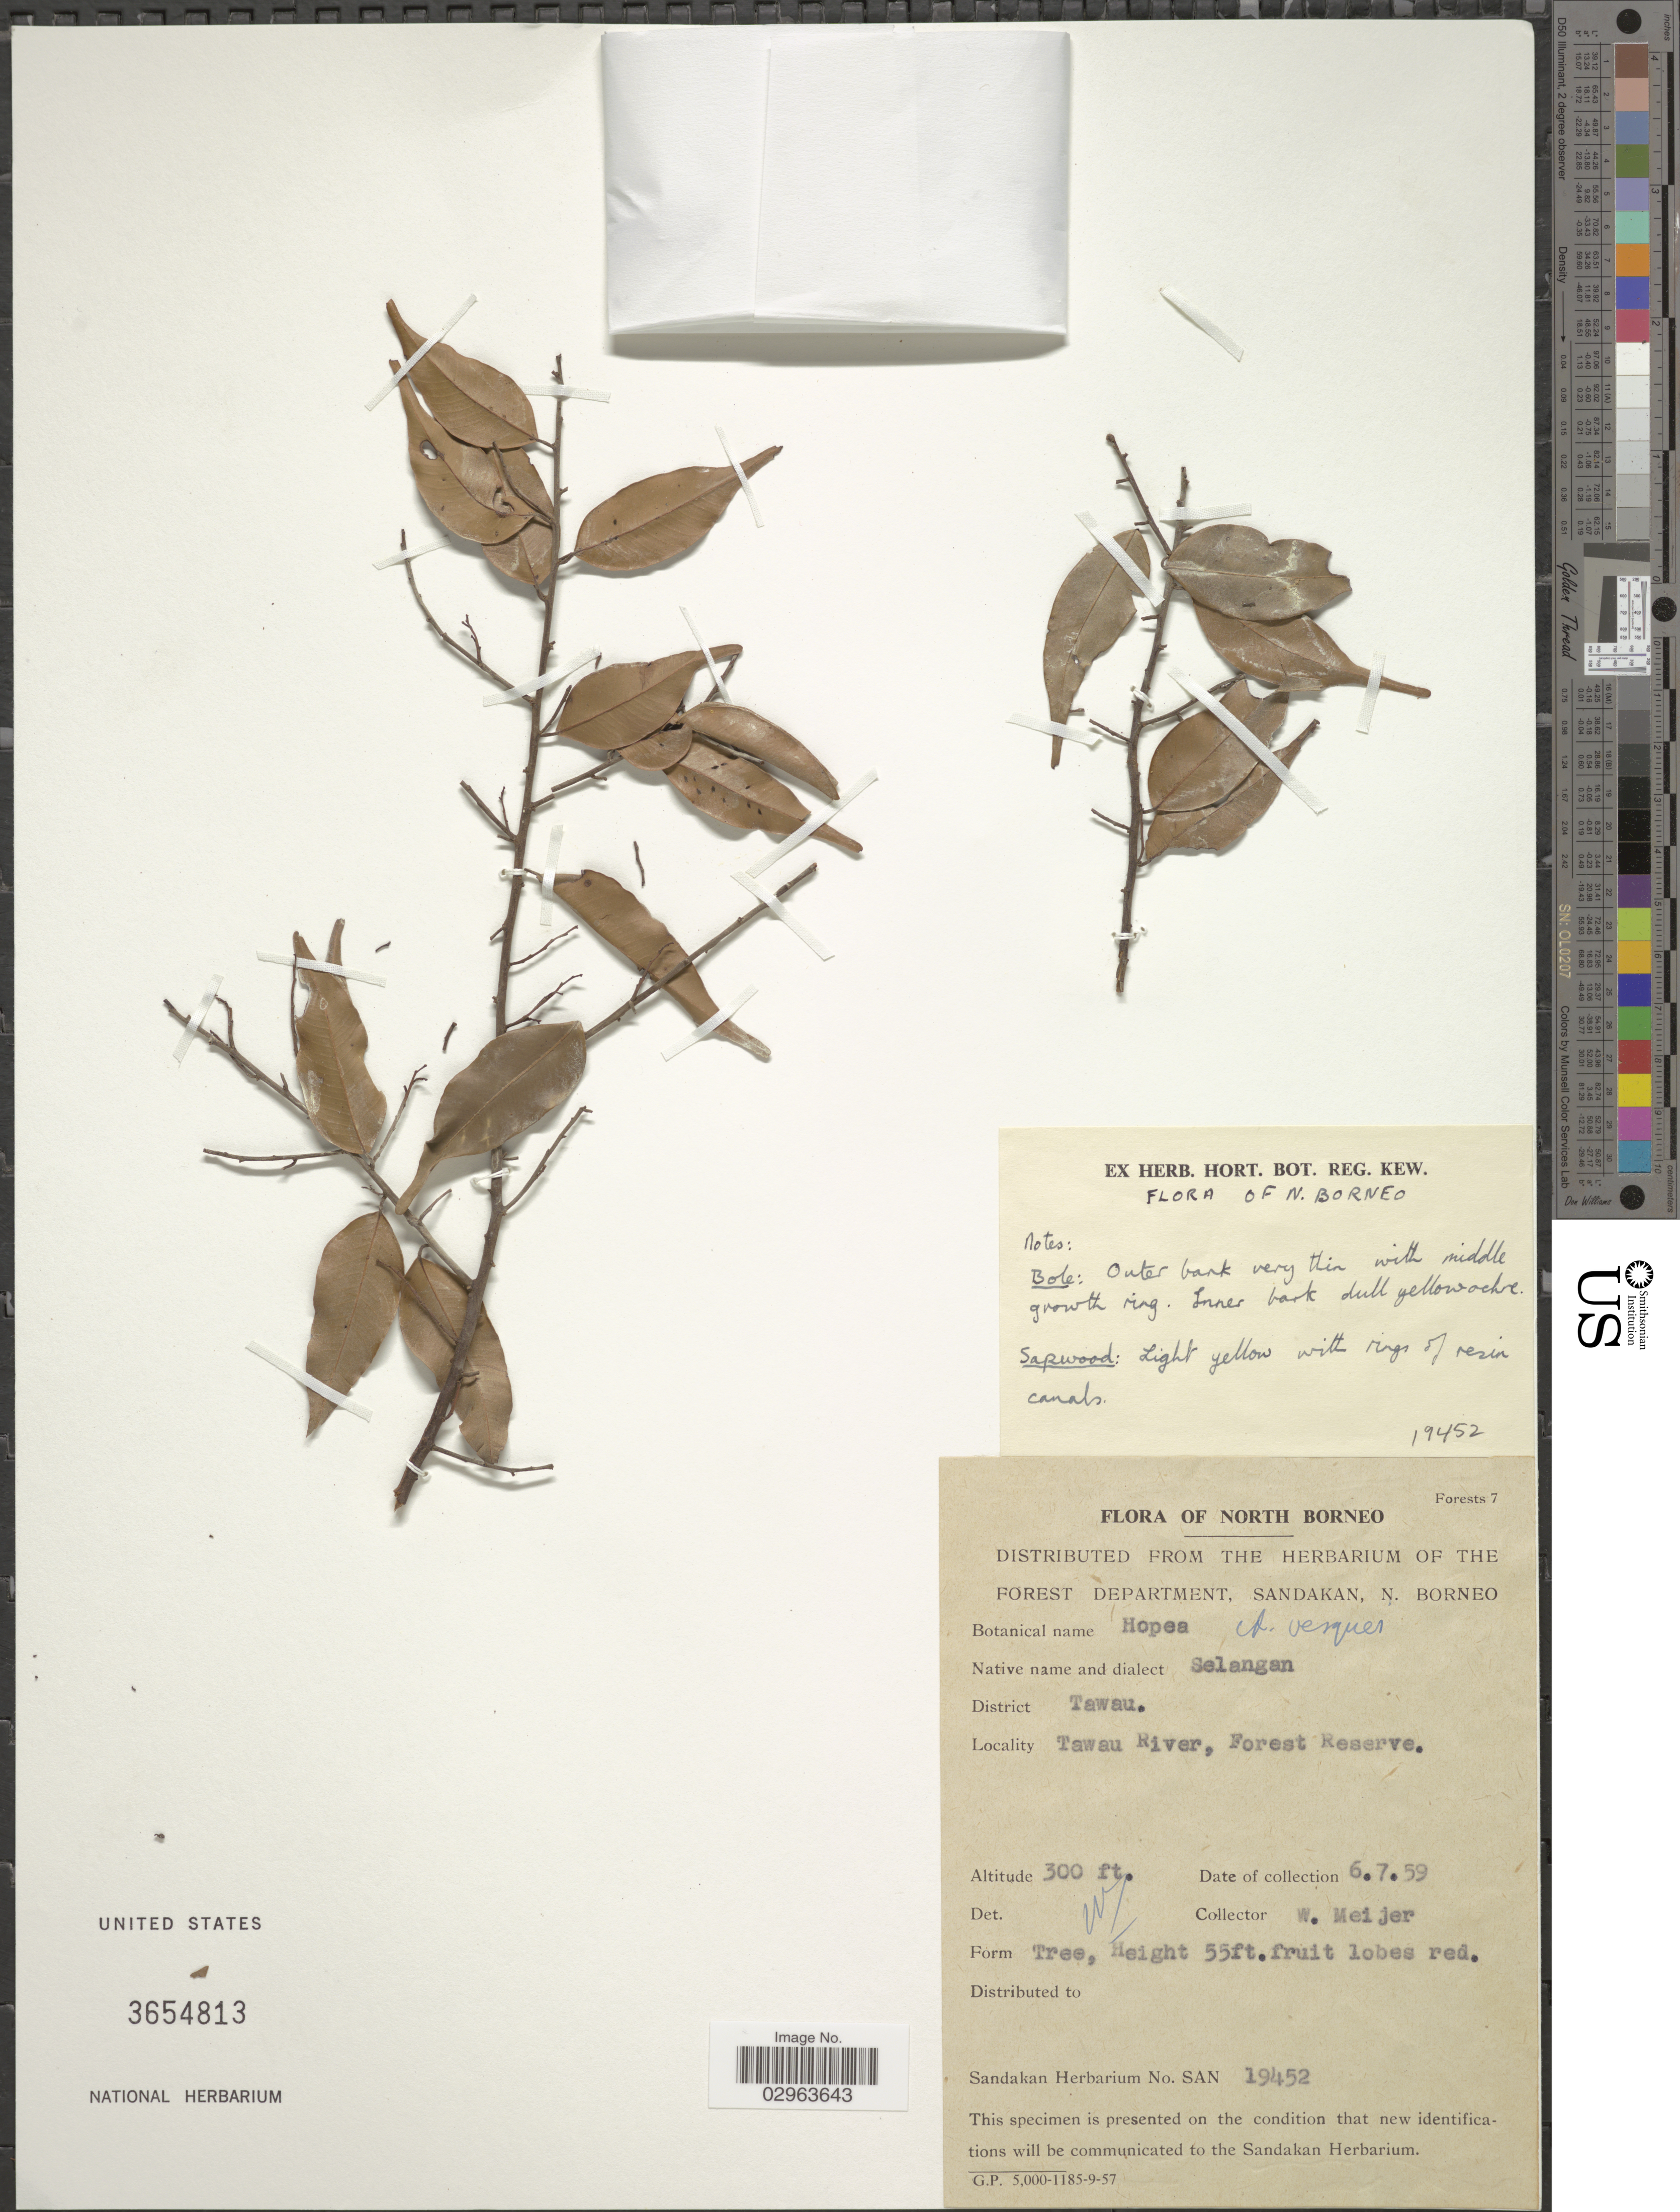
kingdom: Plantae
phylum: Tracheophyta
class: Magnoliopsida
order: Malvales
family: Dipterocarpaceae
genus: Hopea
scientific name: Hopea vesquei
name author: F. Heim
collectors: W. Meijer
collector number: SAN 19452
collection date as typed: Transcribed d/m/y: 6/7/59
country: Malaysia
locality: North Borneo. Tawao River, Forest Reserve.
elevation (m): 91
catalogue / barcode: US 3654813